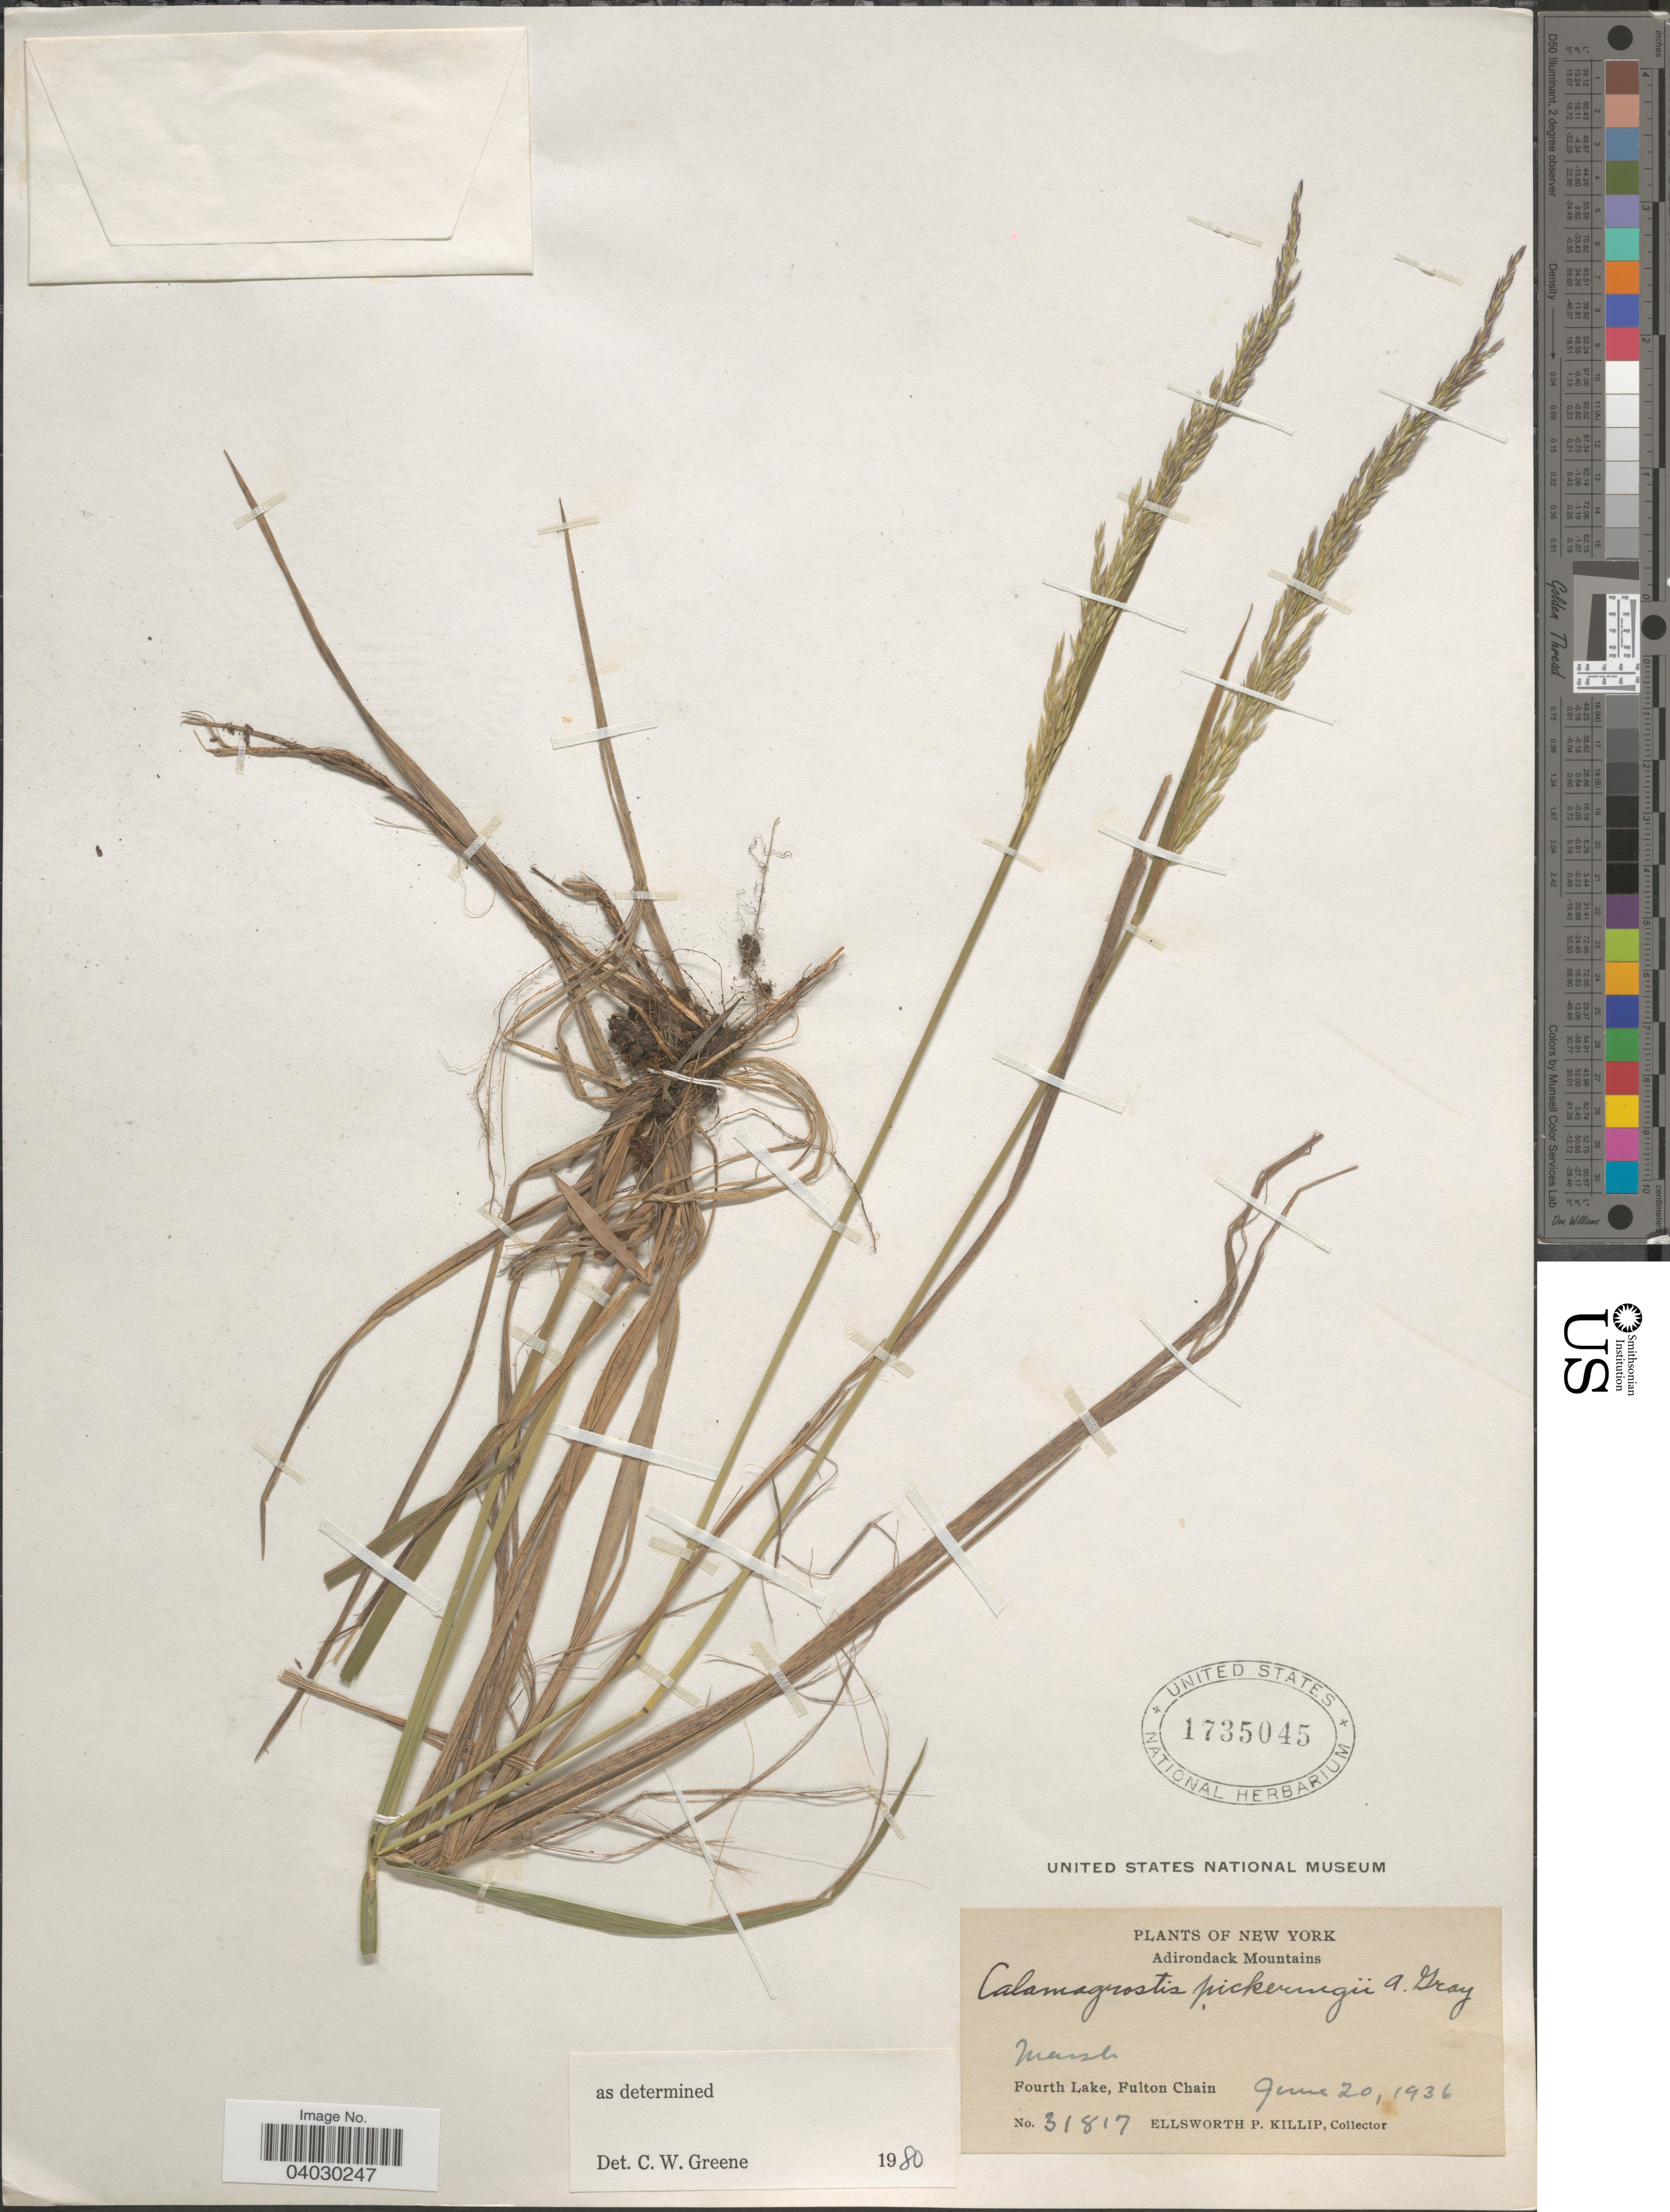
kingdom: Plantae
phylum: Tracheophyta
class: Liliopsida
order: Poales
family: Poaceae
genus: Calamagrostis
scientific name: Calamagrostis pickeringii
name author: A. Gray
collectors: E. P. Killip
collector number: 31817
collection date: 1936-06-20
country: United States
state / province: New York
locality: Adirondack Mountains. Fourth Lake, Fulton Chain.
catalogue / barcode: US 1735045